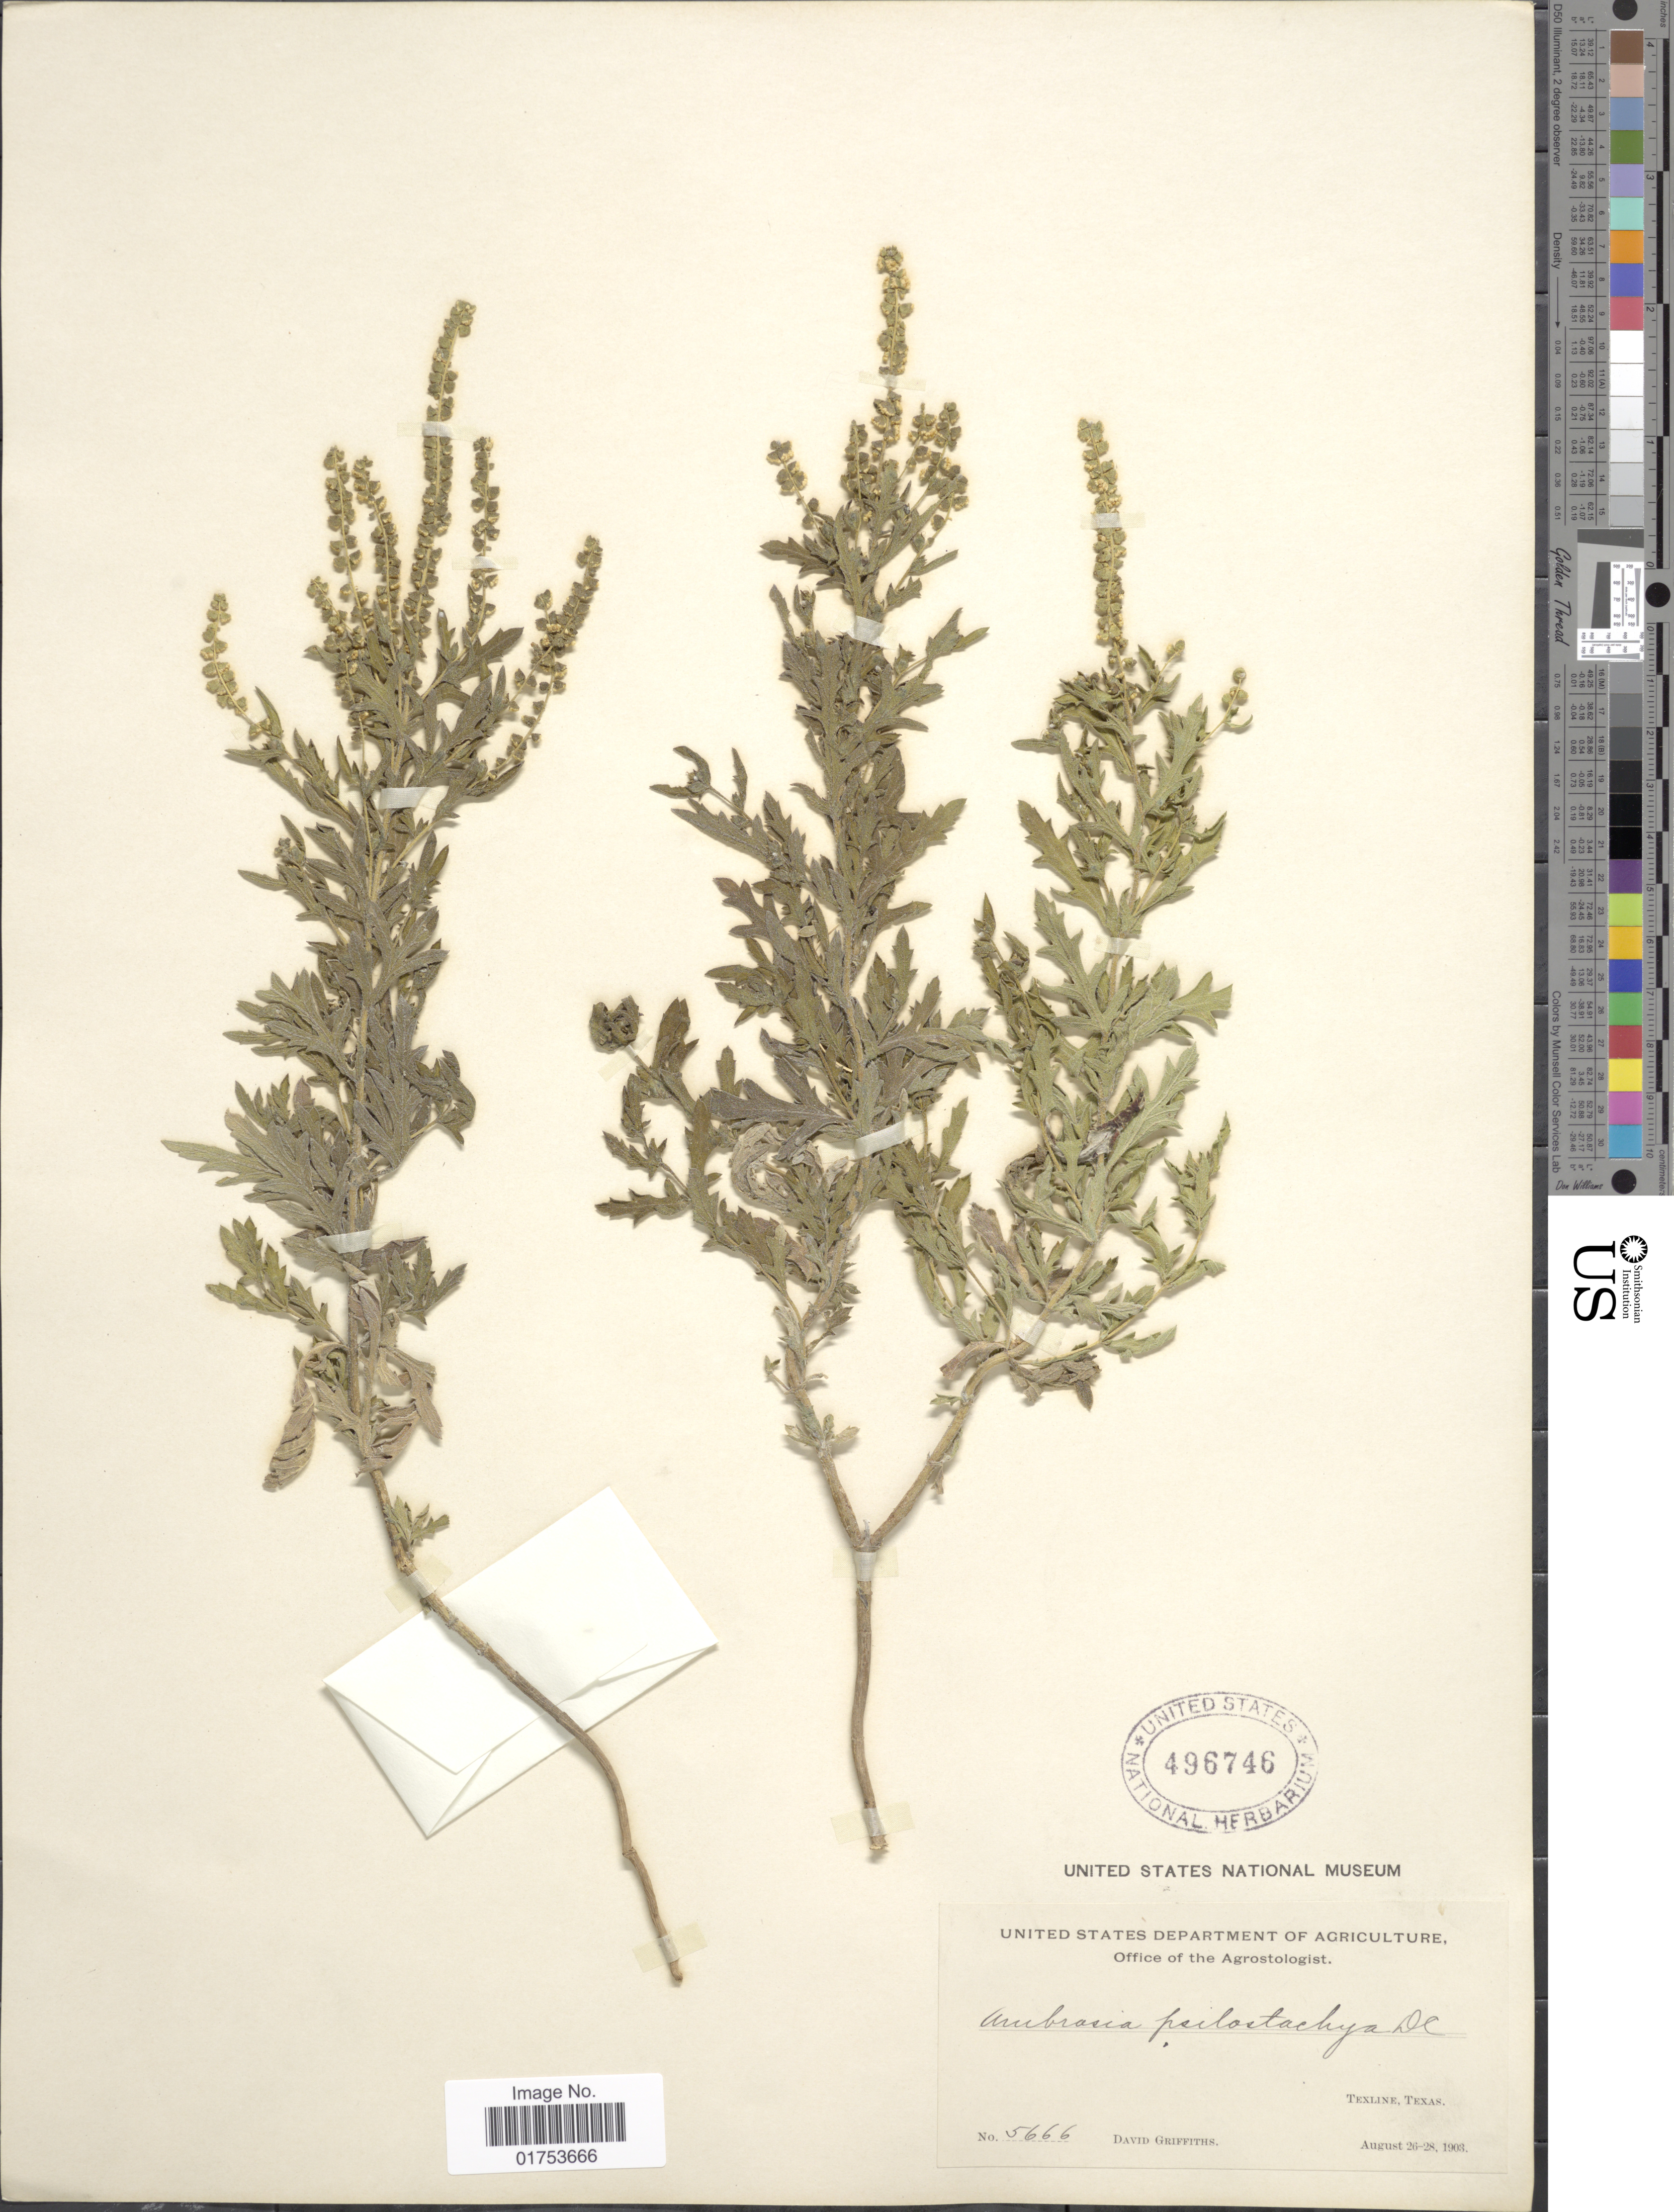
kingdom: Plantae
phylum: Tracheophyta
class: Magnoliopsida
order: Asterales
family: Asteraceae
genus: Ambrosia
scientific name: Ambrosia psilostachya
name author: DC.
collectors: D. Griffiths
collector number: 5666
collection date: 1903-08-26/1903-08-28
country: United States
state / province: Texas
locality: Texline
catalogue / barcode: US 496746